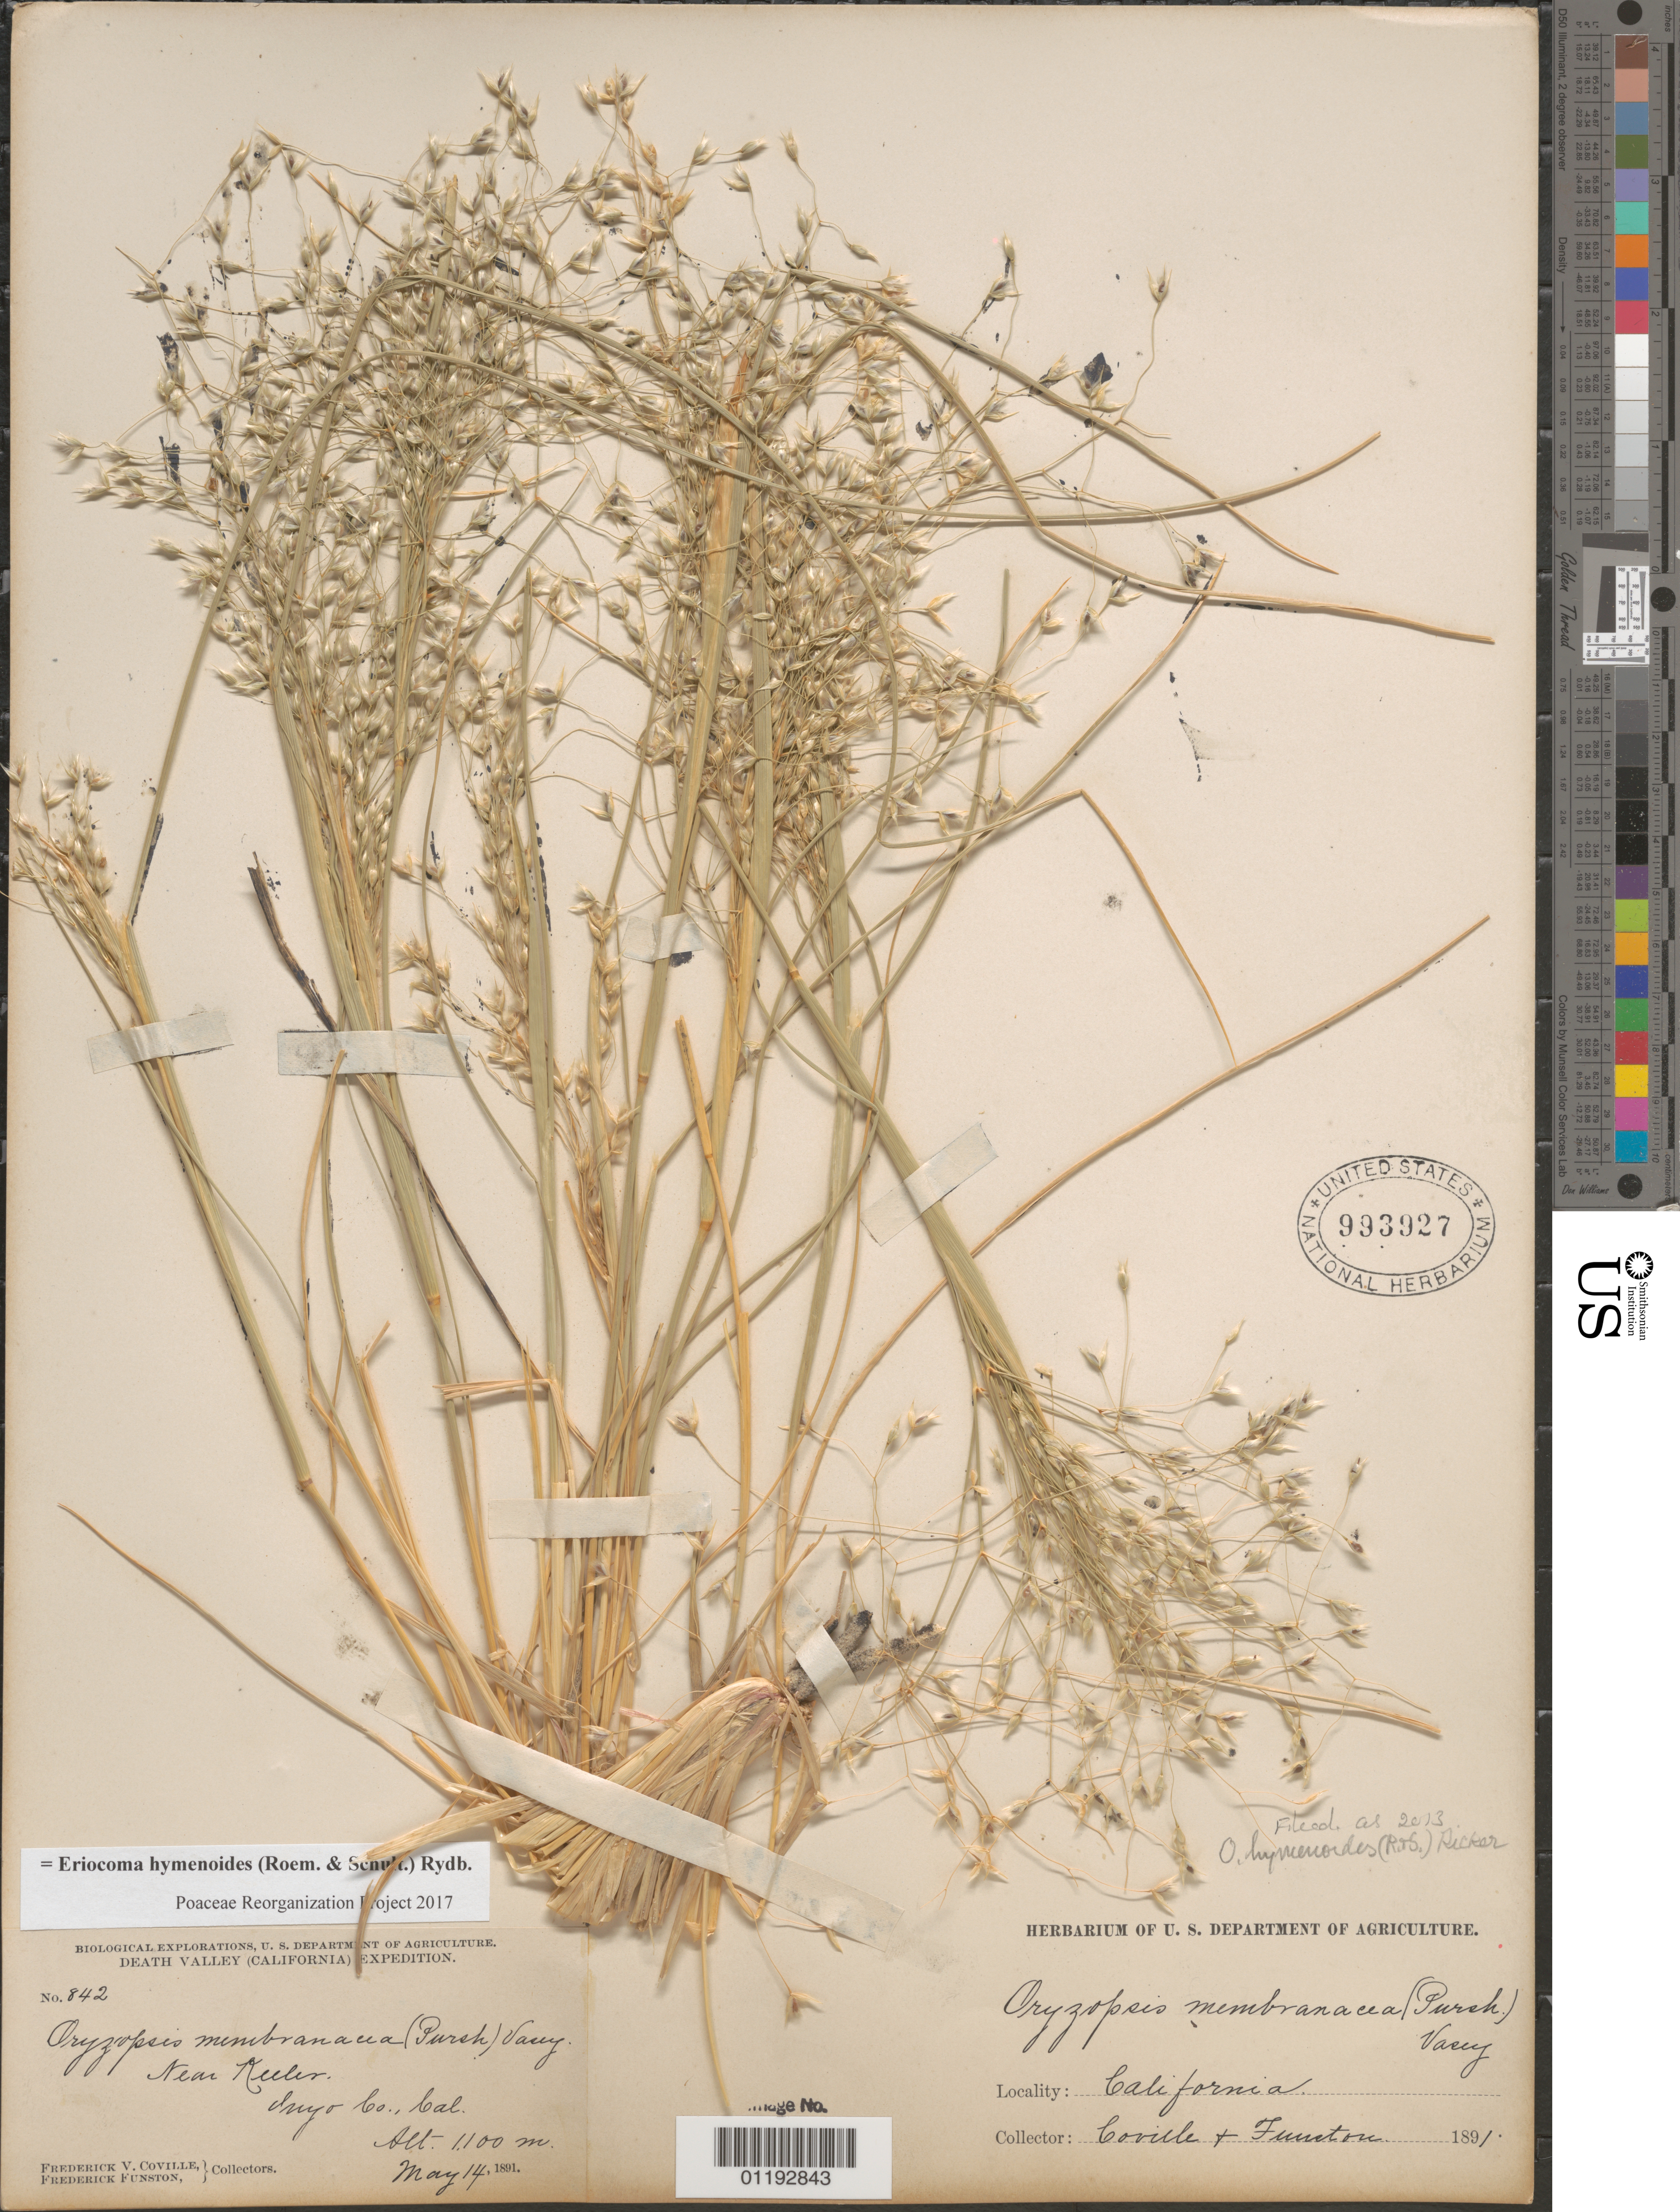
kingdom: Plantae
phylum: Tracheophyta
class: Liliopsida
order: Poales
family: Poaceae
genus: Eriocoma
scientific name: Eriocoma hymenoides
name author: (Roem. & Schult.) Rydb.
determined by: Poaceae Reorganization Project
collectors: F. V. Coville & F. Funston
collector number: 842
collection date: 1891-05-14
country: United States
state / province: California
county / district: Inyo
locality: near Keeler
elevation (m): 1100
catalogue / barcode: US 993927